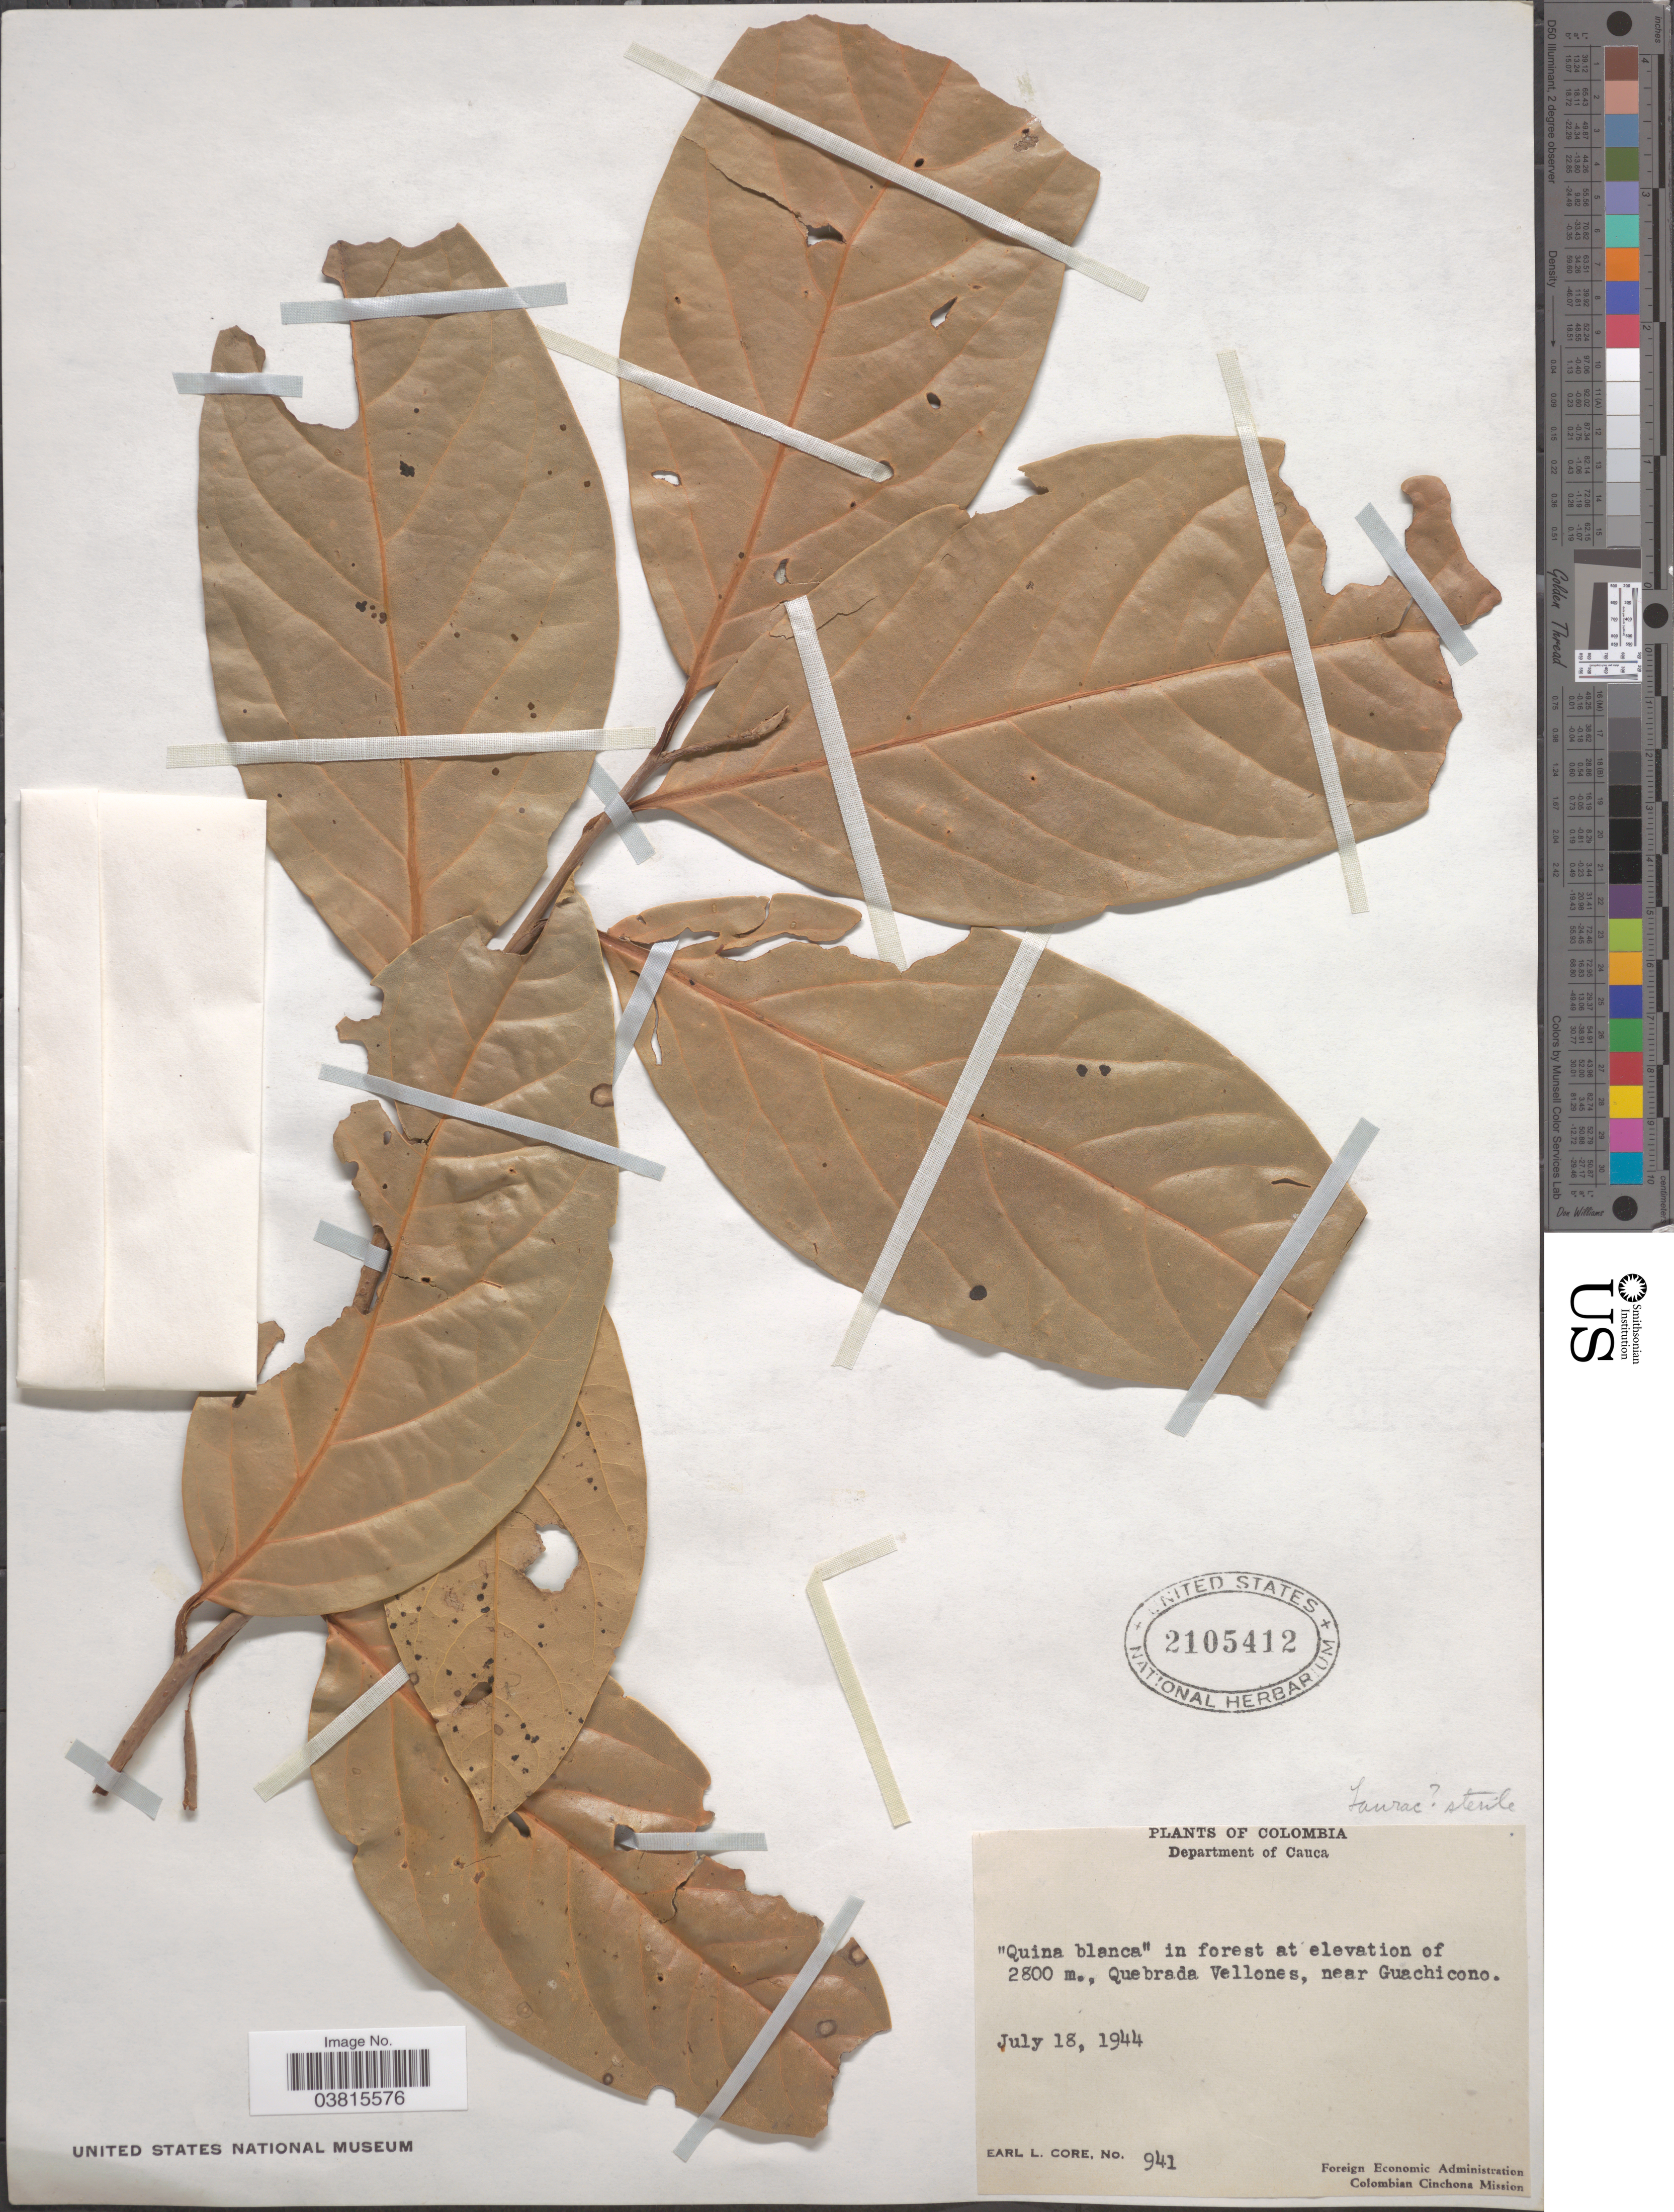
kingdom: Plantae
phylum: Tracheophyta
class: Magnoliopsida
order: Laurales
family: Lauraceae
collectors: E. L. Core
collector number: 941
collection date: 1944-07-18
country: Colombia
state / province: Cauca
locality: Department of Cauca. Quebrada Vellones, near Guachicono.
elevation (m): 2800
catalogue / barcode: US 2105412